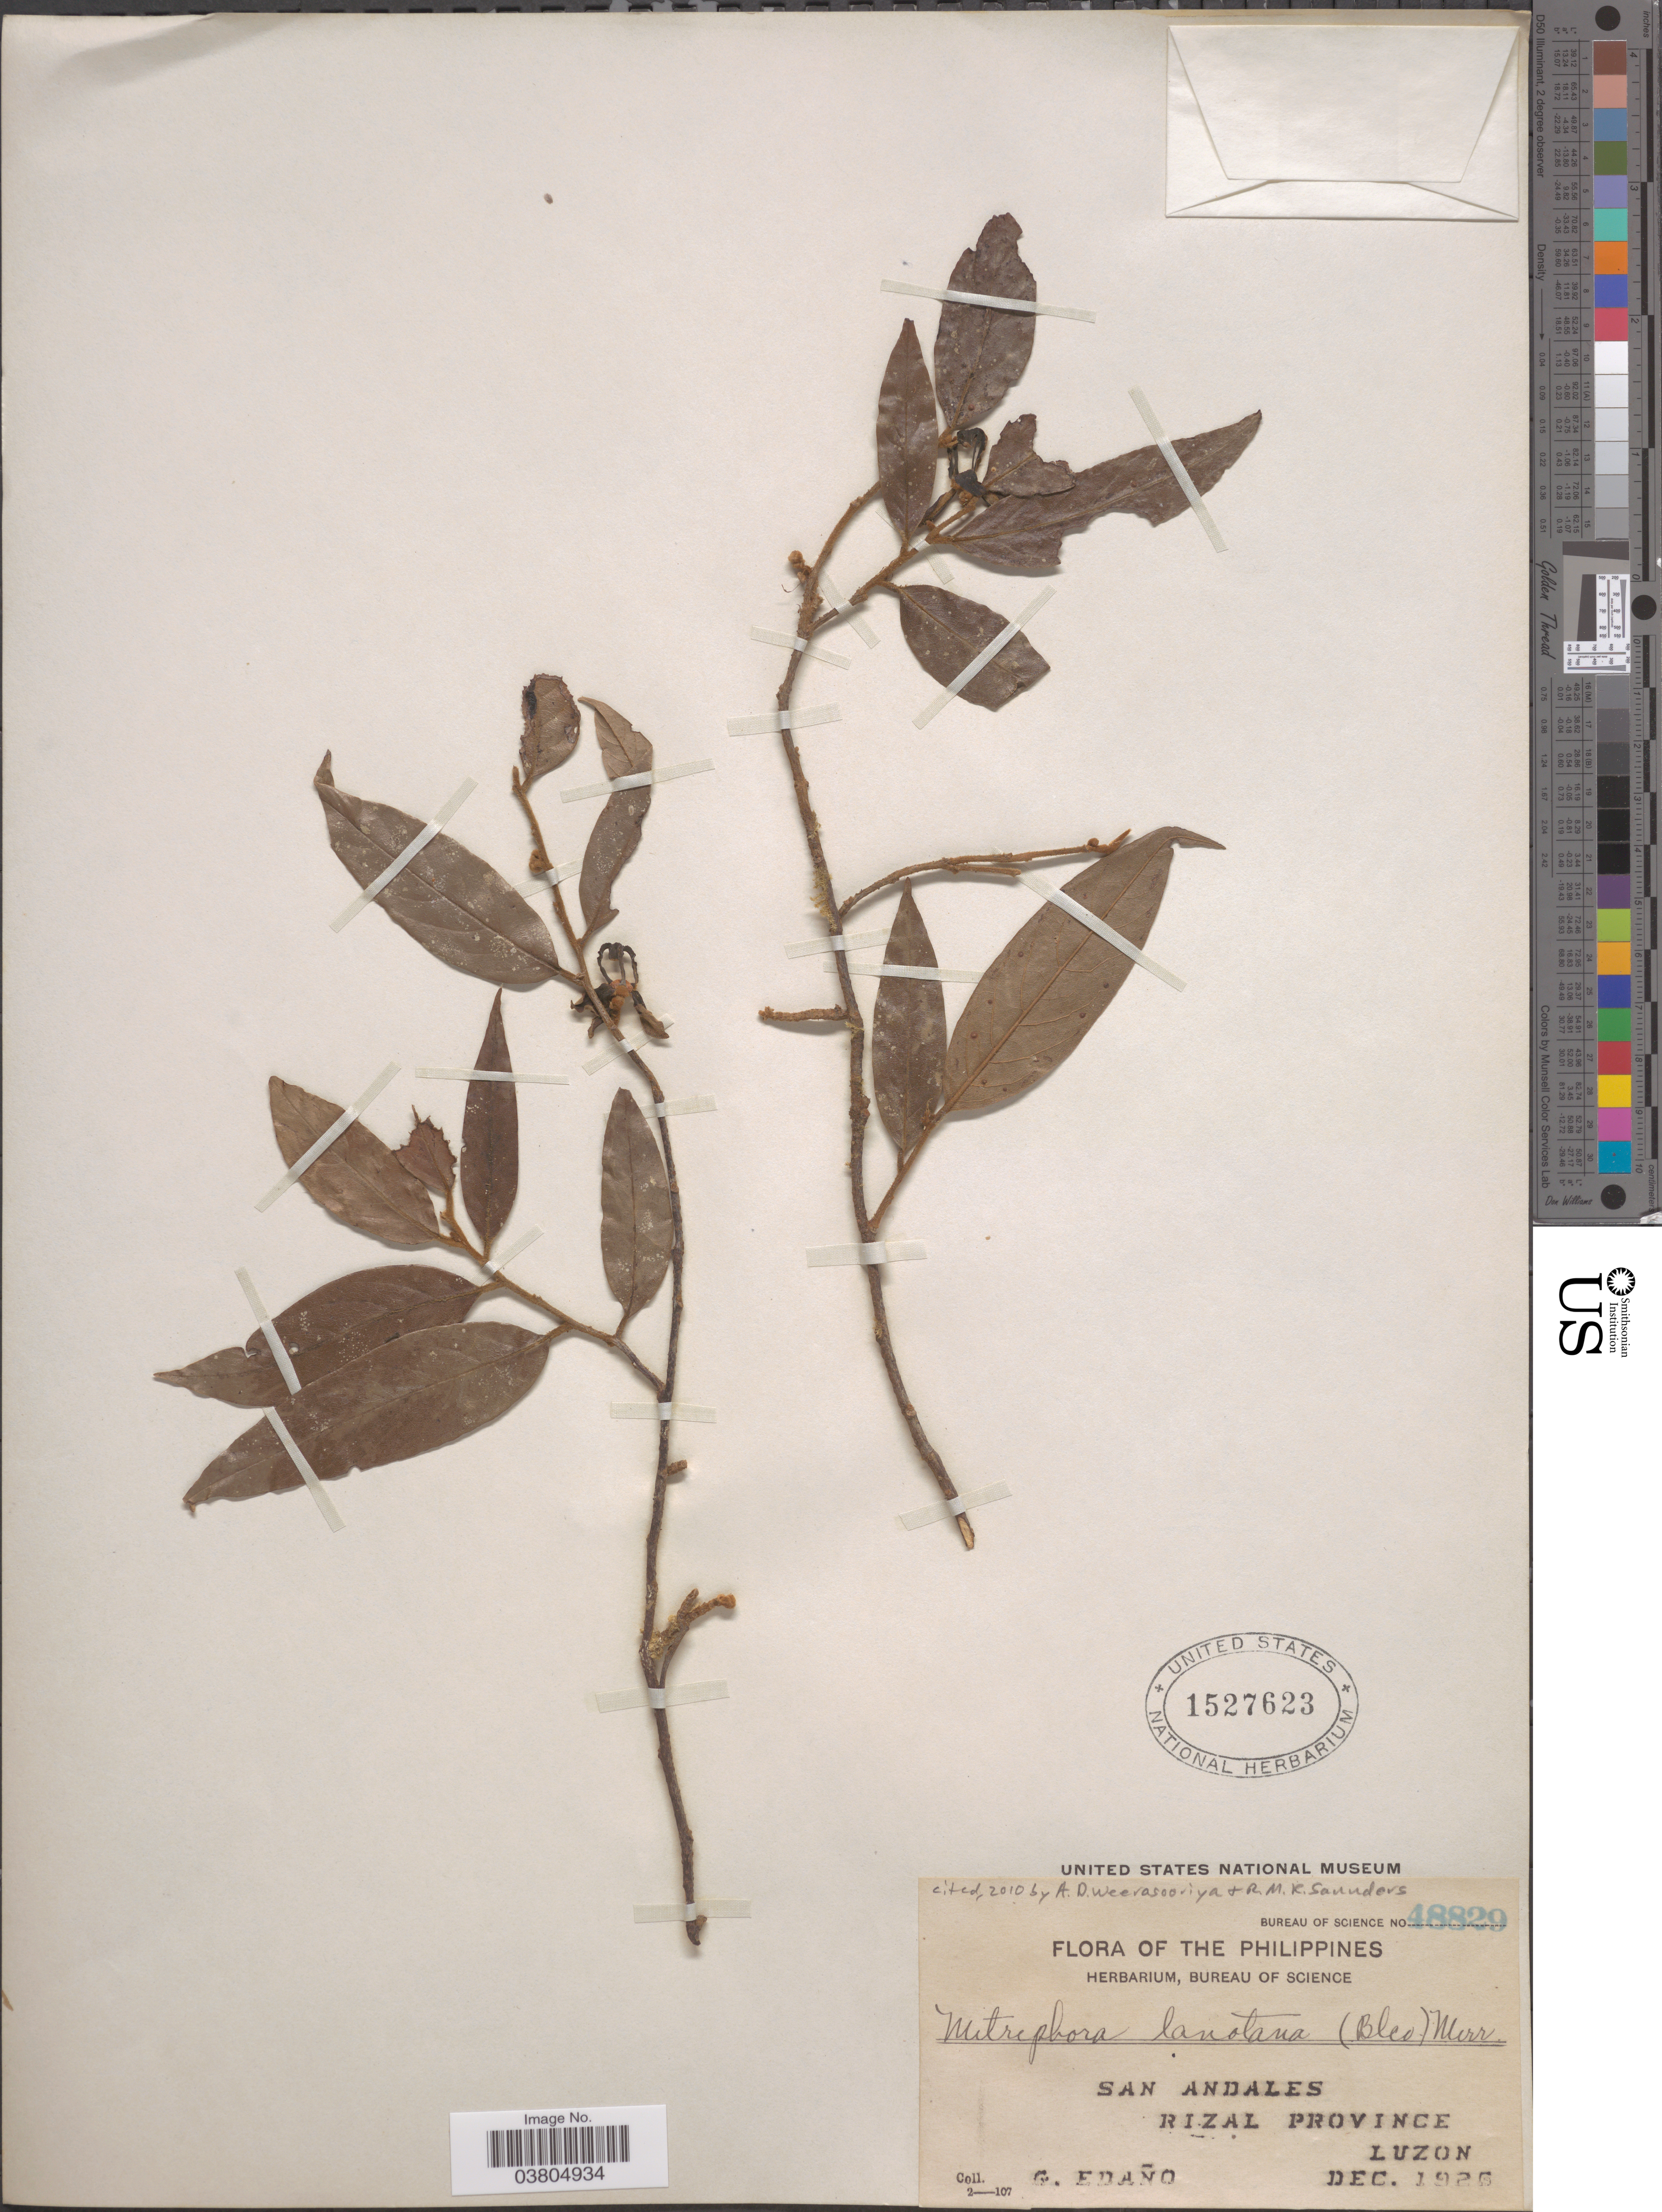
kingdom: Plantae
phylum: Tracheophyta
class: Magnoliopsida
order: Magnoliales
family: Annonaceae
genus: Mitrephora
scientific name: Mitrephora lanotan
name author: (Blanco) Merr.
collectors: G. Edaño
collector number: Bureau of Science 48829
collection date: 1926-12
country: Philippines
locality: San Andales. Rizal Province, Luzon.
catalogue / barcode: US 1527623